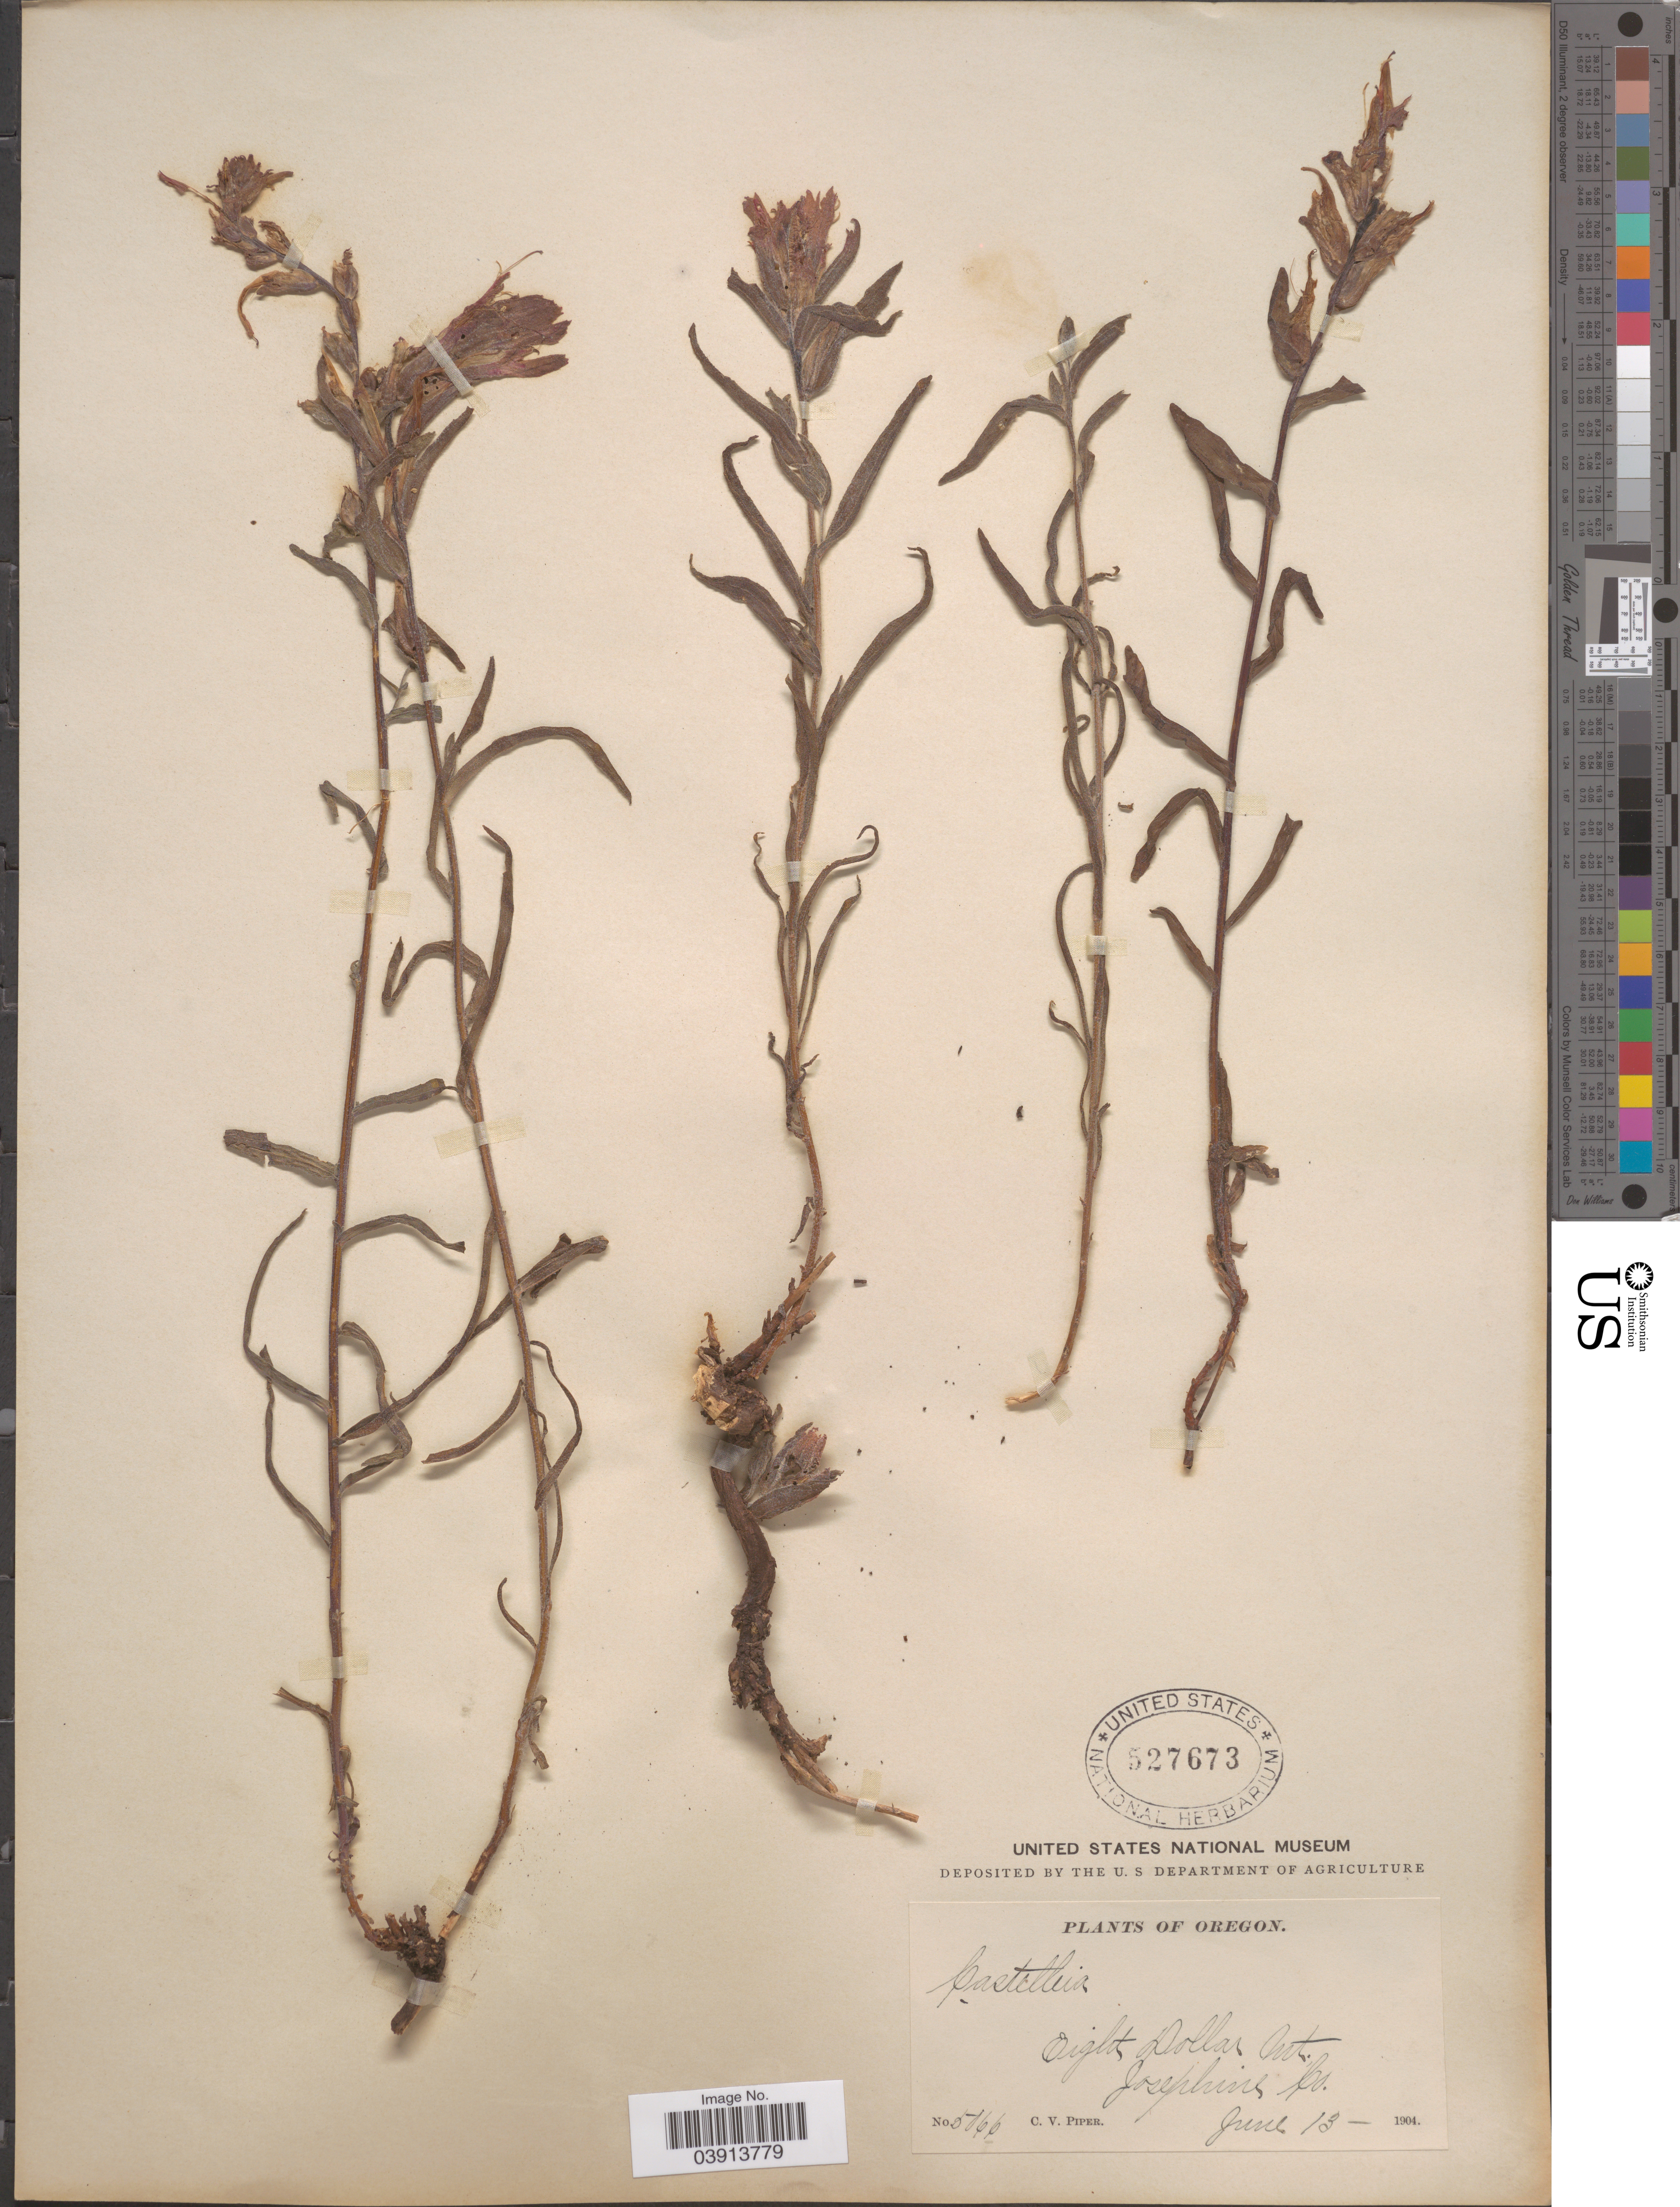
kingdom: Plantae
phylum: Tracheophyta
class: Magnoliopsida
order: Lamiales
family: Orobanchaceae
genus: Castilleja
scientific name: Castilleja pruinosa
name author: Fernald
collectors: C. V. Piper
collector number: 5066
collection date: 1904-06-13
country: United States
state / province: Oregon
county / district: Josephine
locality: Eight Dollar Mt. Josephine Co.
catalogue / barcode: US 527673